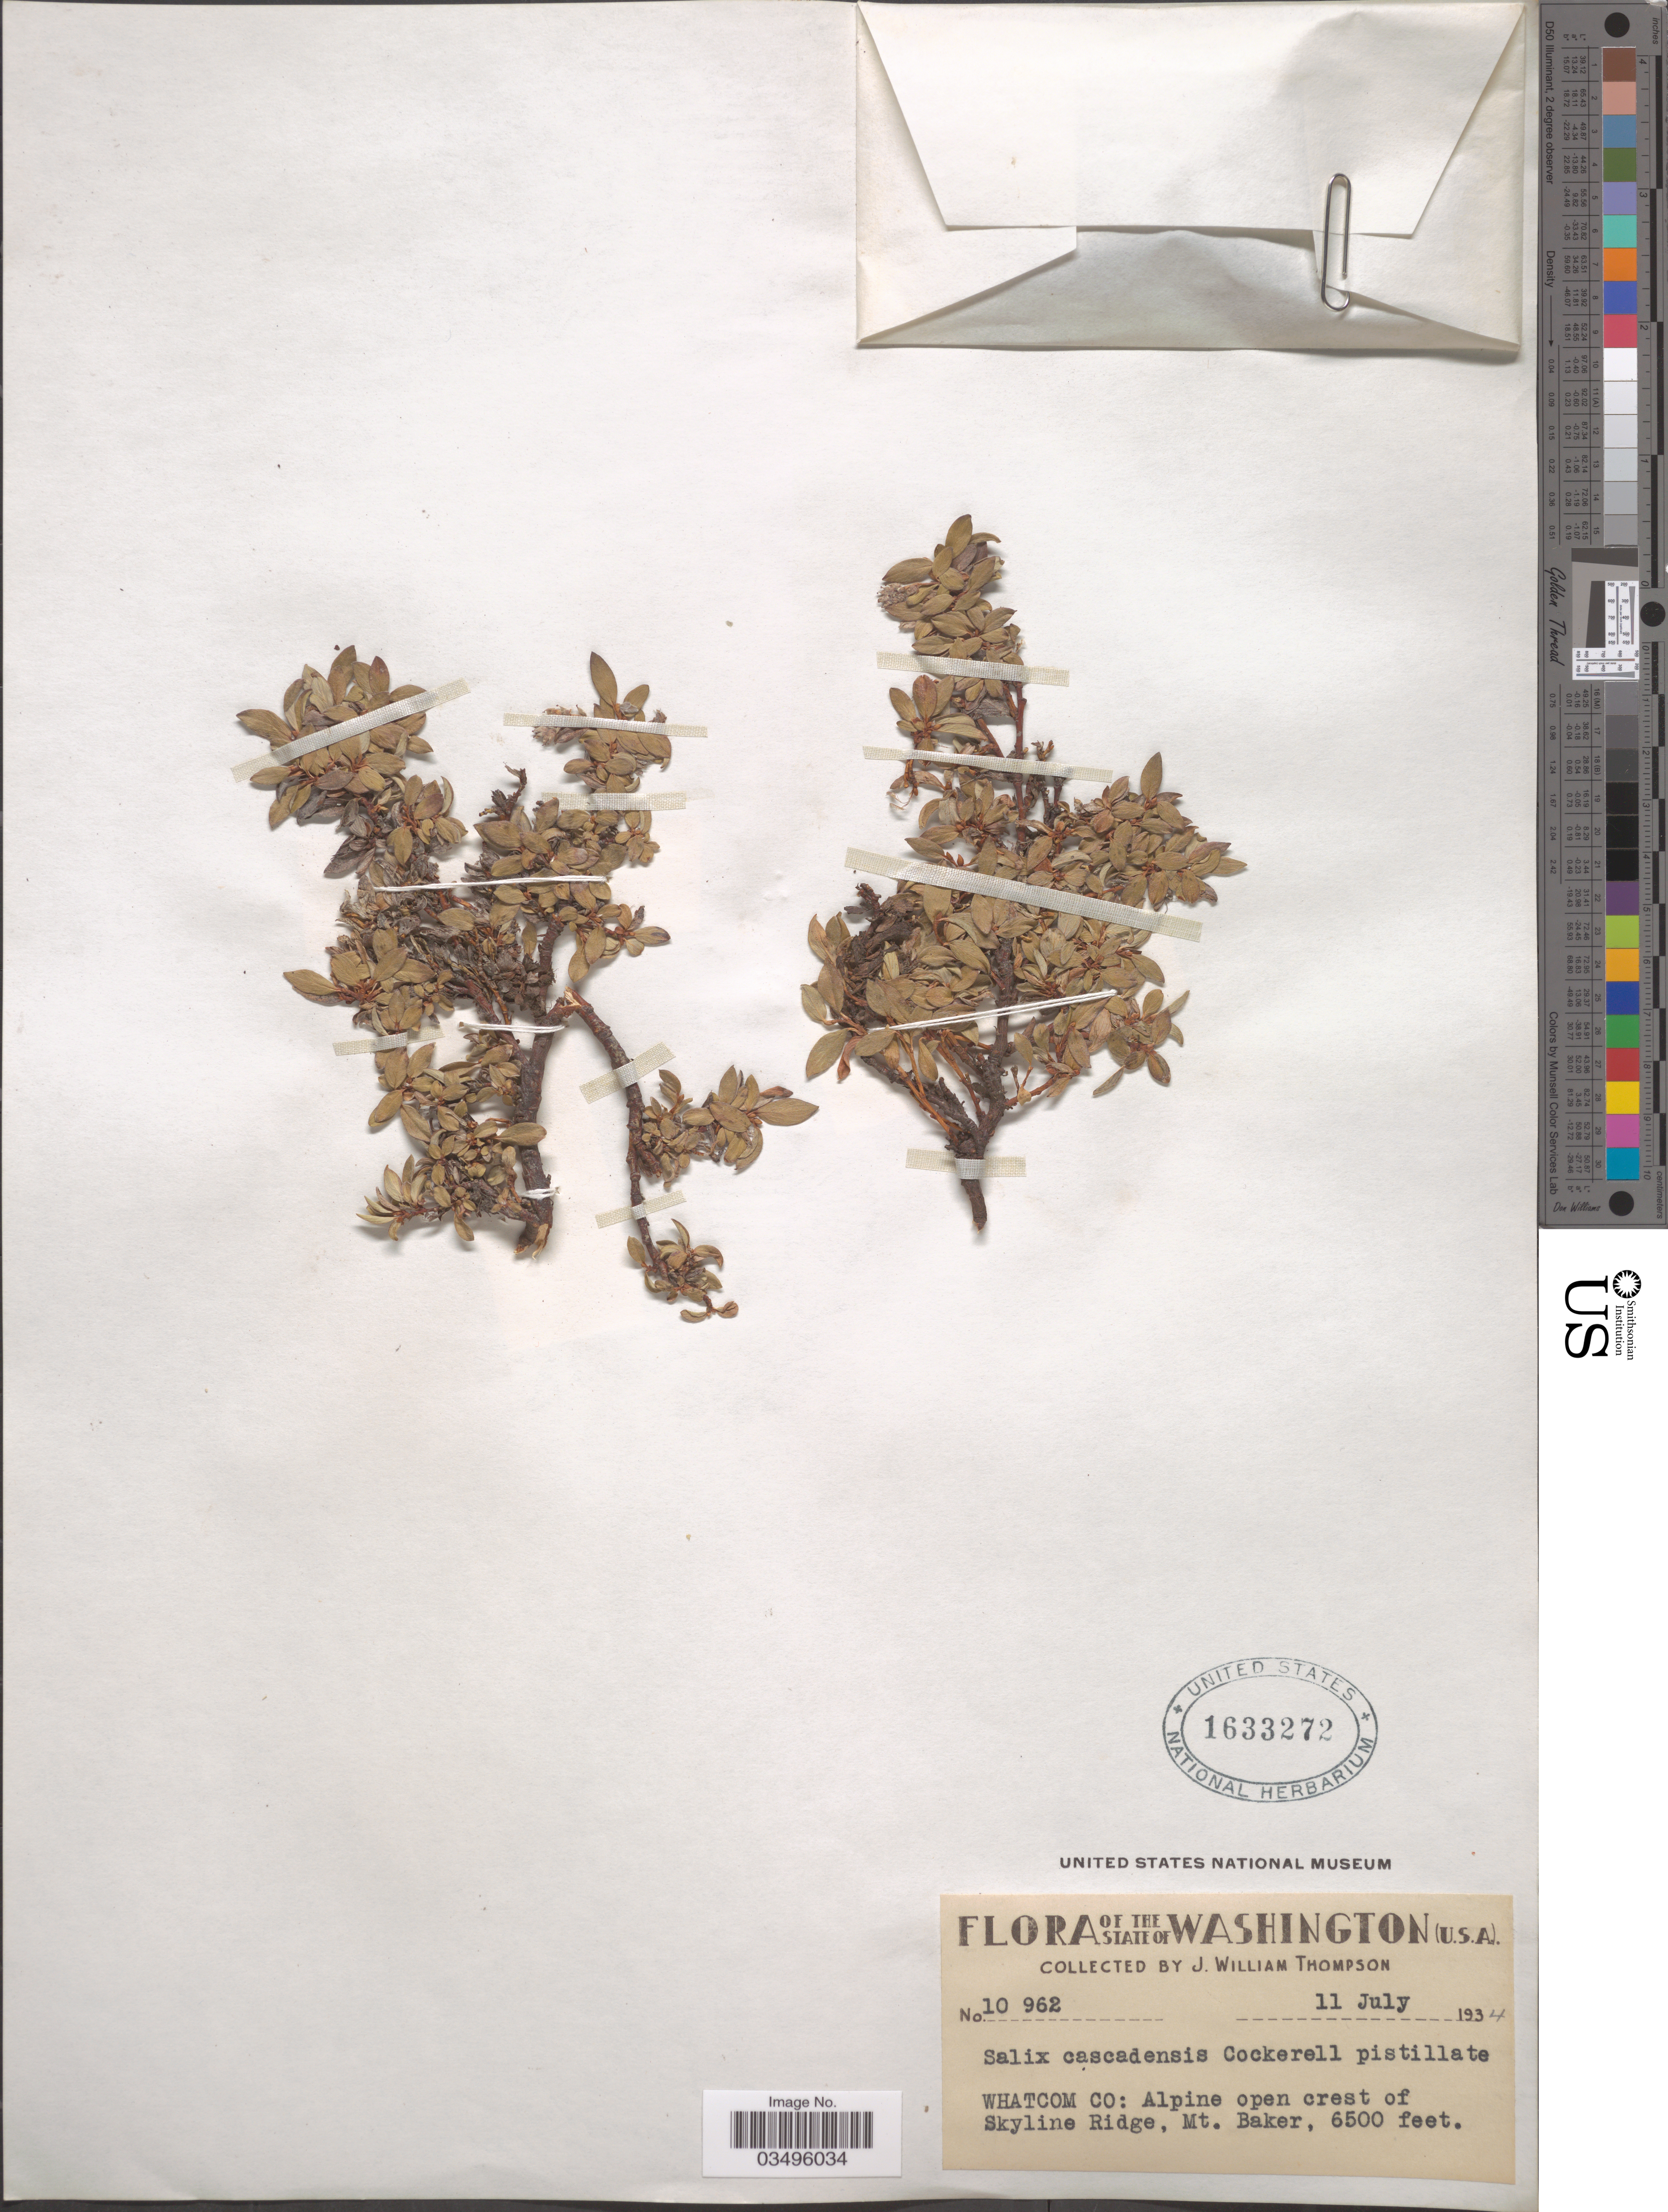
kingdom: Plantae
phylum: Tracheophyta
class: Magnoliopsida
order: Malpighiales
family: Salicaceae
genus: Salix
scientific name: Salix cascadensis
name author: Cockerell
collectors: J. W. Thompson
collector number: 10962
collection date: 1934-07-11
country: United States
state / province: Washington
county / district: Whitman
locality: Whatcom Co: Alpine open crest of Skyline Ridge, Mt. Baker.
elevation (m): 1981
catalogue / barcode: US 1633272